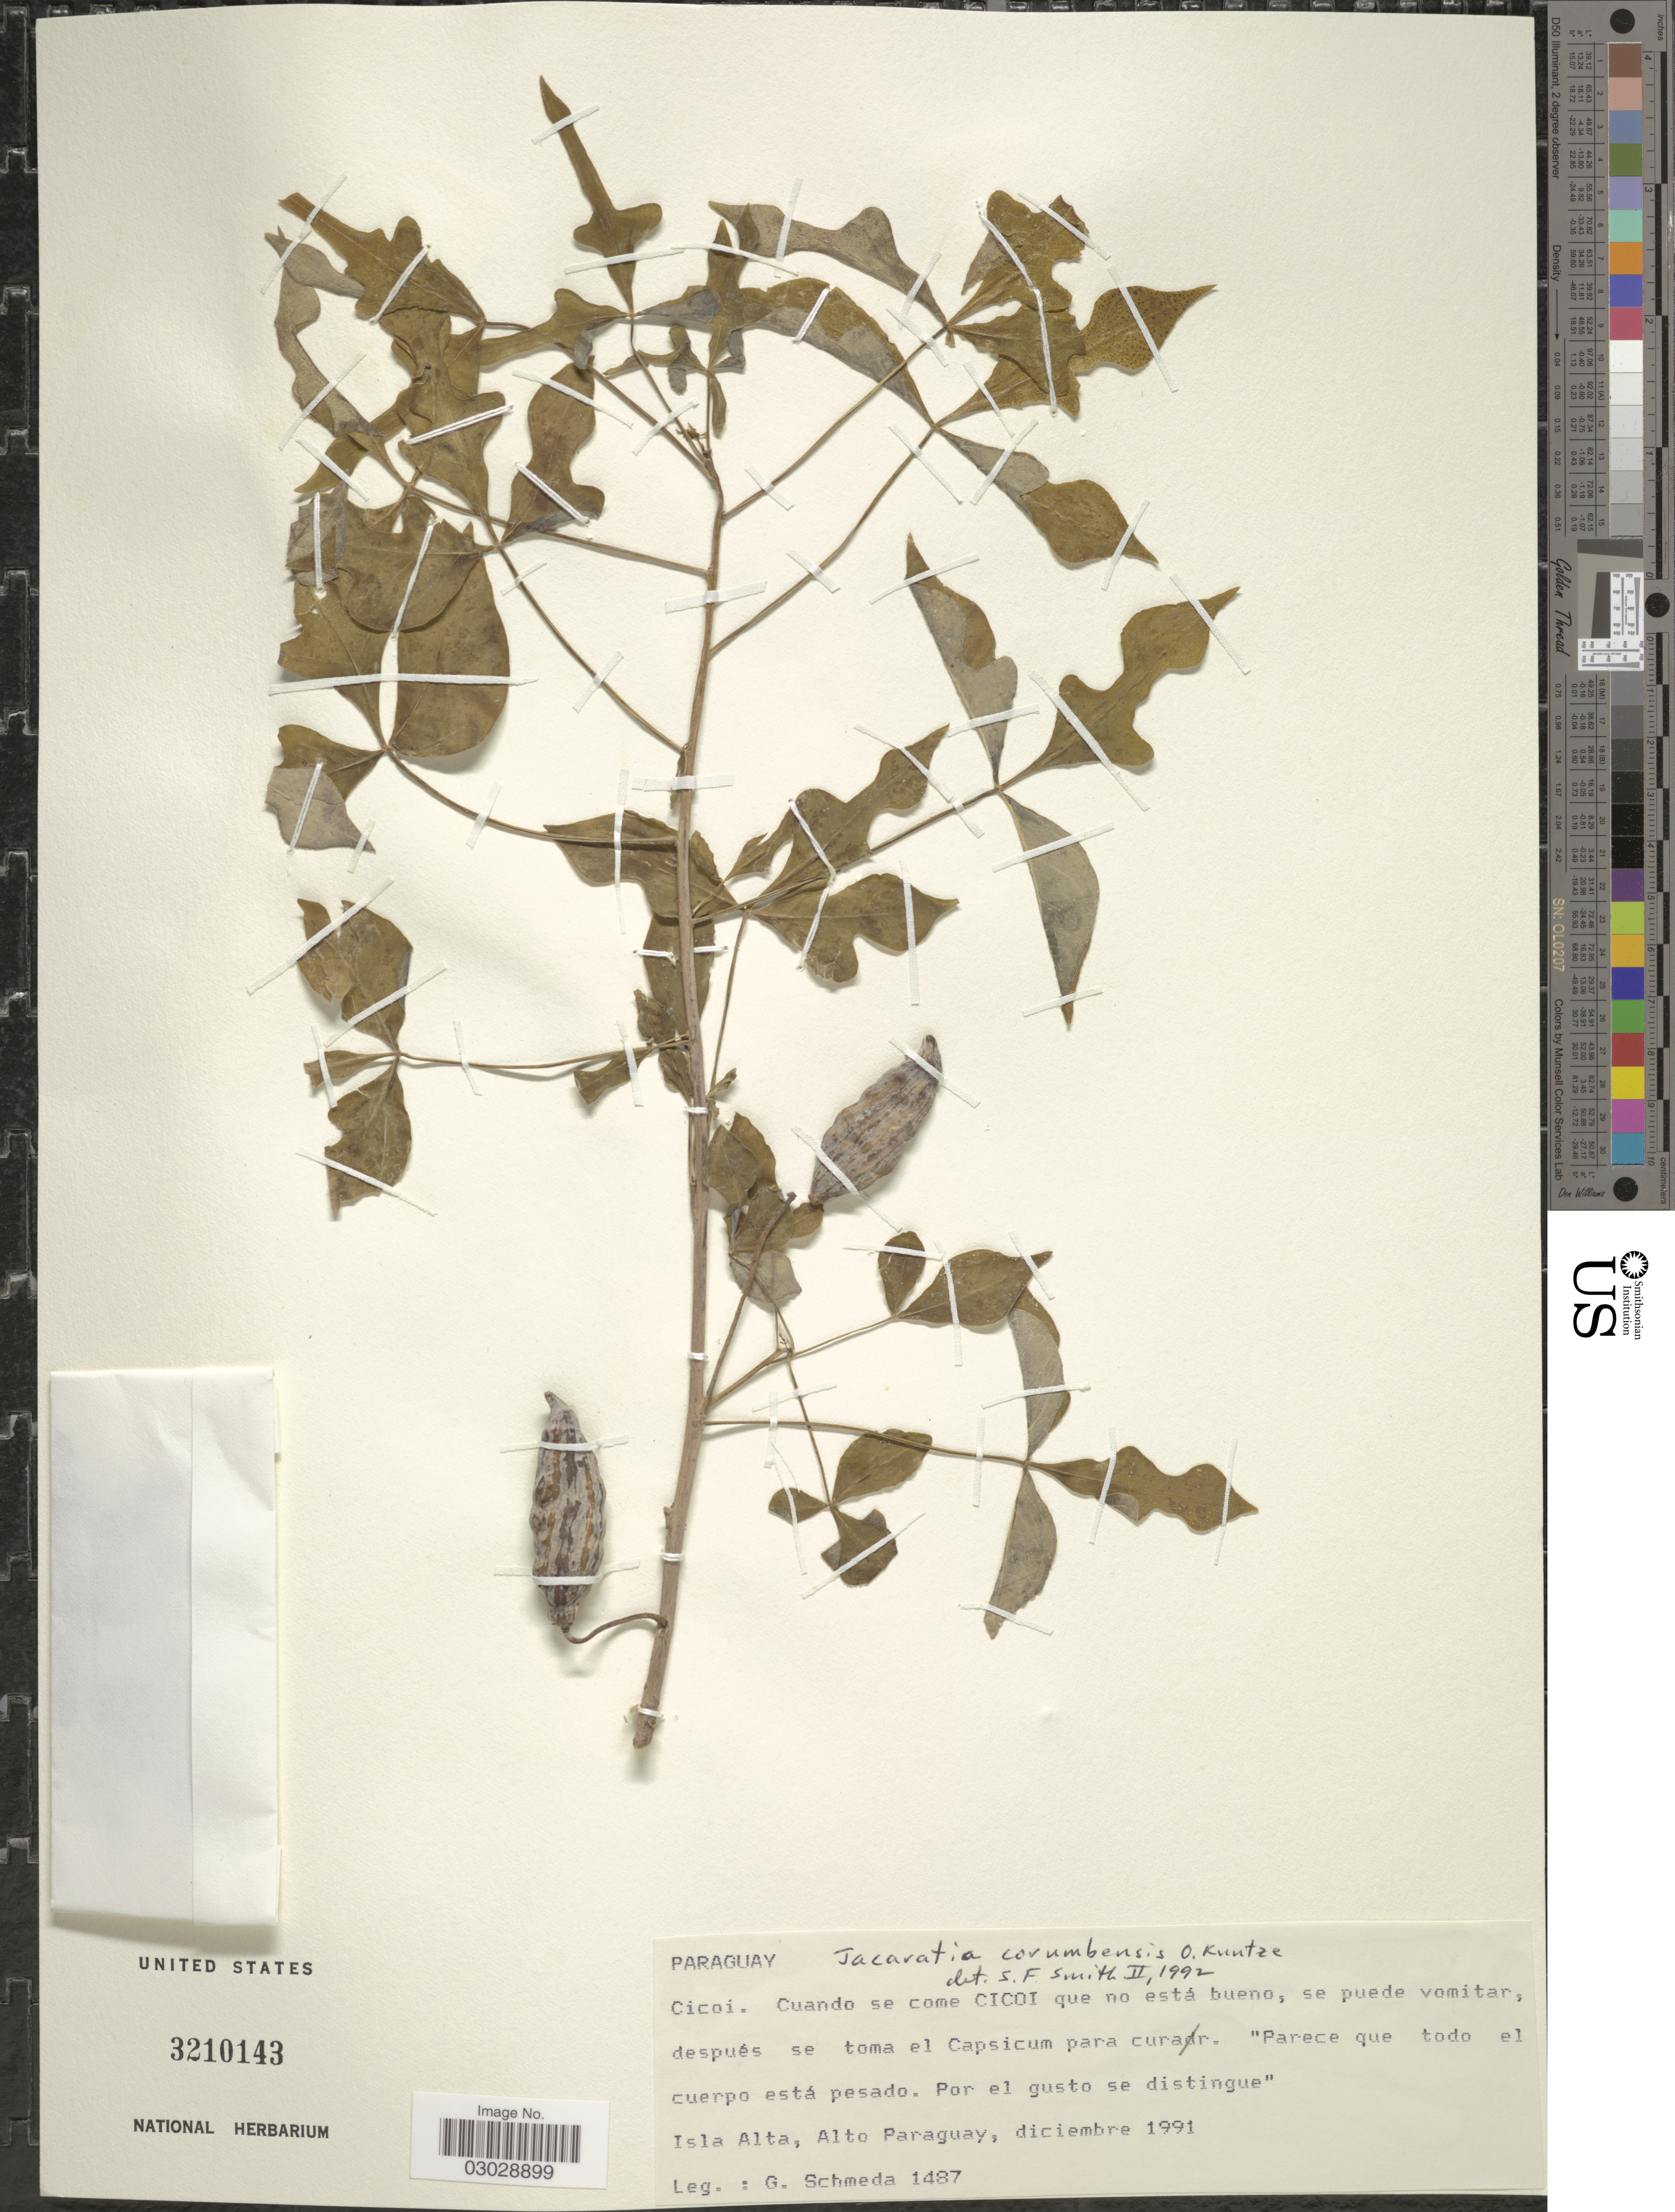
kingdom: Plantae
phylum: Tracheophyta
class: Magnoliopsida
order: Brassicales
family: Caricaceae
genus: Jacaratia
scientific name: Jacaratia corumbensis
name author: Kuntze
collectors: G. Schmeda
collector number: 1487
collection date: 1991-12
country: Paraguay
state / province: Alto Paraguay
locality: Isla Alta.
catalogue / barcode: US 3210143